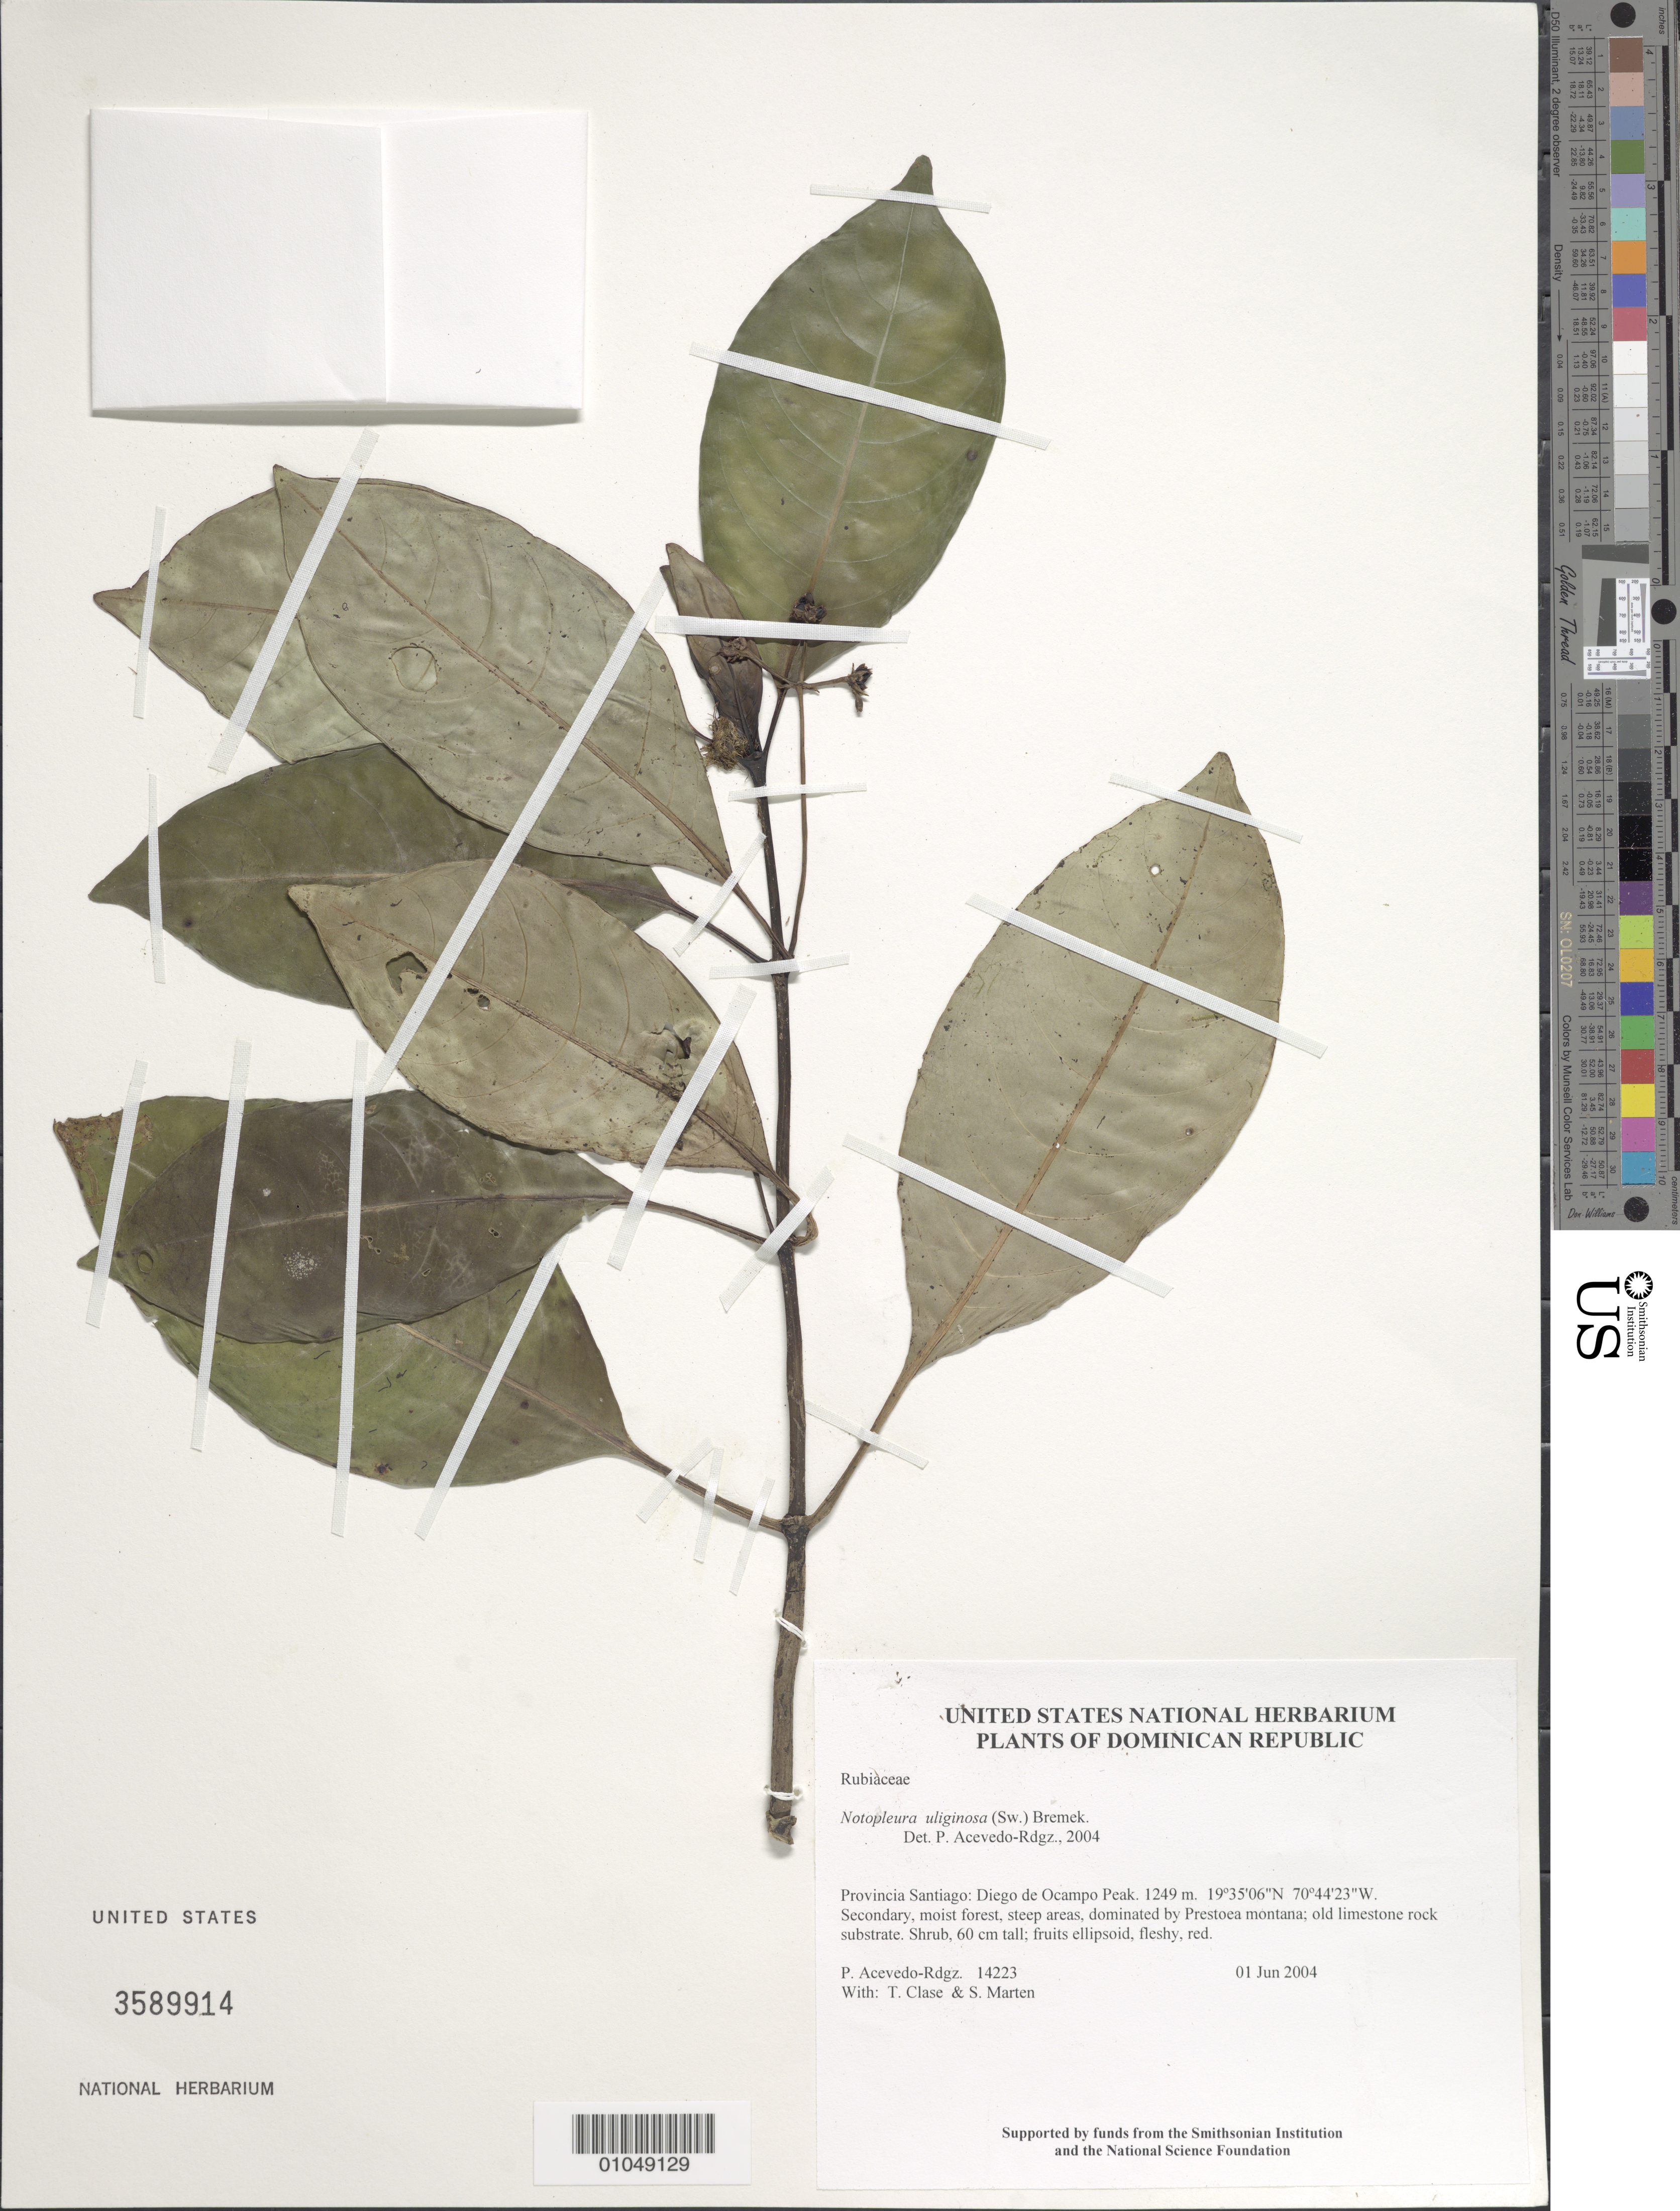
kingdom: Plantae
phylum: Tracheophyta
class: Magnoliopsida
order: Gentianales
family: Rubiaceae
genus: Notopleura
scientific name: Notopleura uliginosa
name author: (Sw.) Bremek.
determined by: Acevedo-Rodríguez, P., (BOT), Smithsonian Institution - National Museum of Natural History (UNITED STATES)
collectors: P. Acevedo-Rodr., T. Clase & S. Marten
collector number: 14223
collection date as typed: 01 Jun 2004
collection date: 2004-06-01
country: Dominican Republic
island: Hispaniola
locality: Provincia Santiago: Diego de Ocampo Peak.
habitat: Secondary, moist forest, steep areas, dominated by Prestoea montana; old limestone rock substrate.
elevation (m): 1249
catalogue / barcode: US 3589914